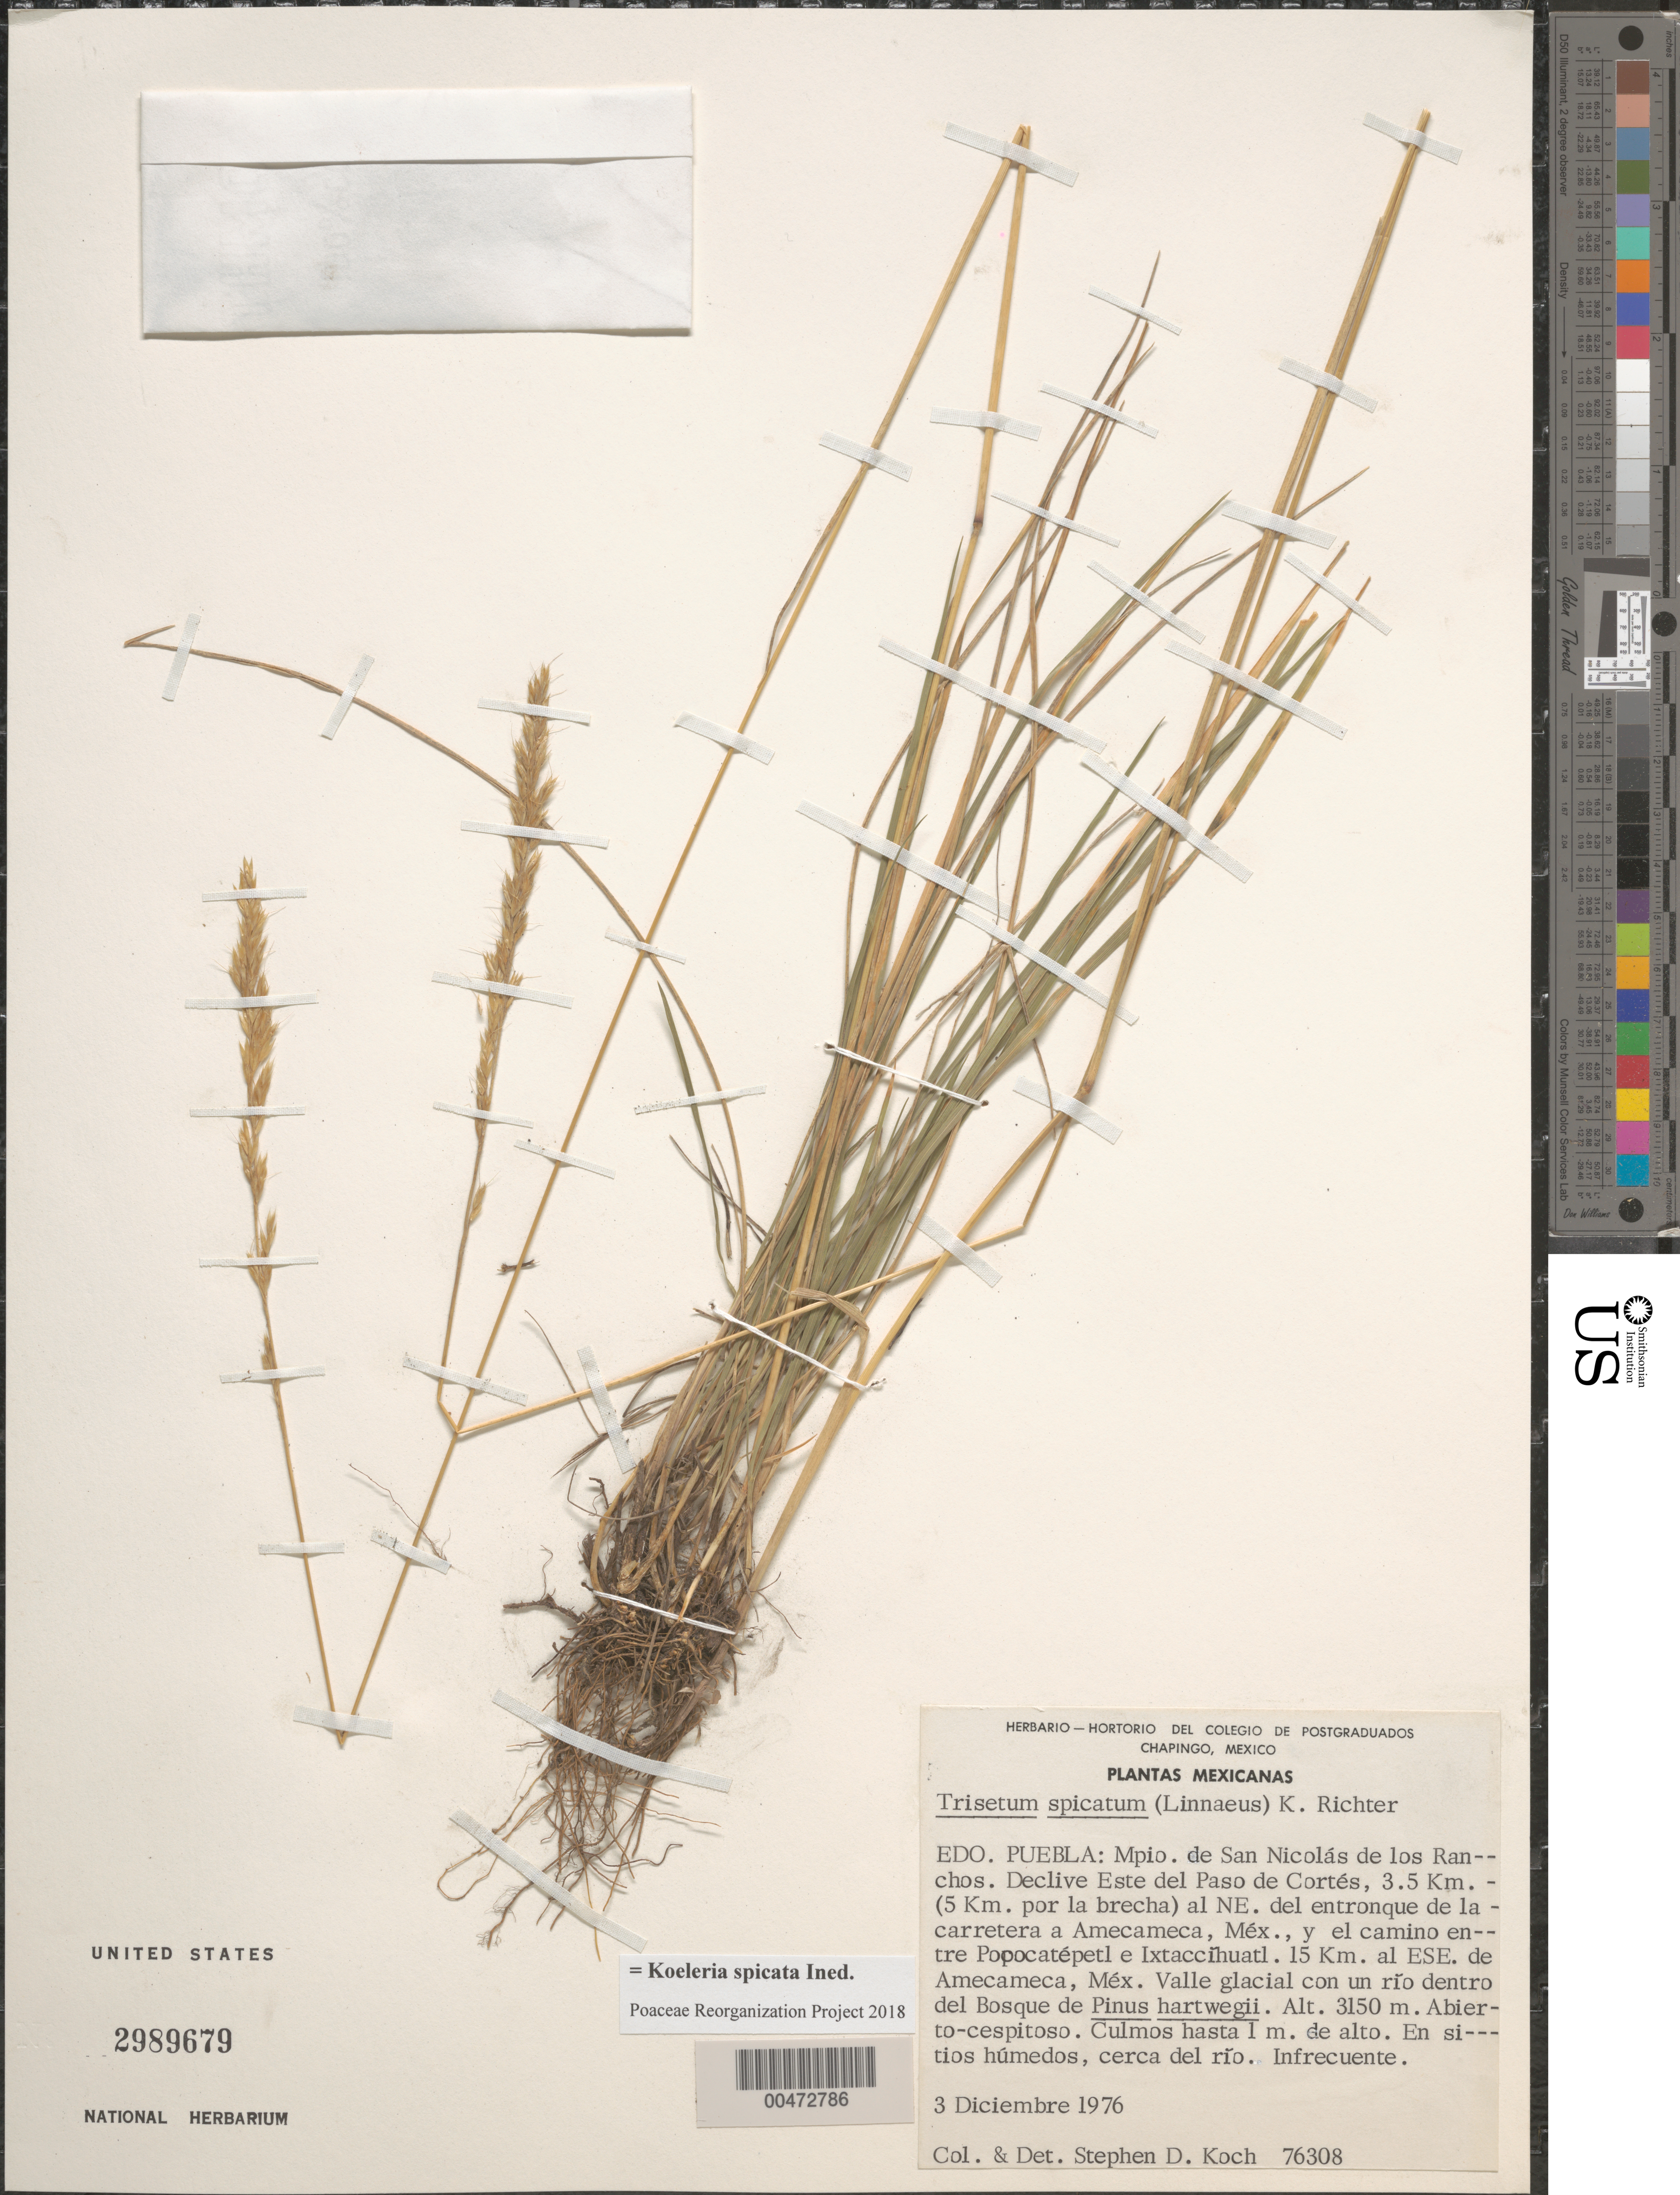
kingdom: Plantae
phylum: Tracheophyta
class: Liliopsida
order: Poales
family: Poaceae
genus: Koeleria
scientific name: Koeleria spicata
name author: (L.) Barberá et al.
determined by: Poaceae Reorganization Project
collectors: S. D. Koch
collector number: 76308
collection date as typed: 3 Dec 1976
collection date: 1976-12-03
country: Mexico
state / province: Puebla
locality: San Nicol s de los Ranchos Mun, E of Paso de Cort‚s, 3.5 km NE of the jct of the hwy to Amecameca & the rd between Popocat‚pe...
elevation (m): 3150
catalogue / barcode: US 2989679